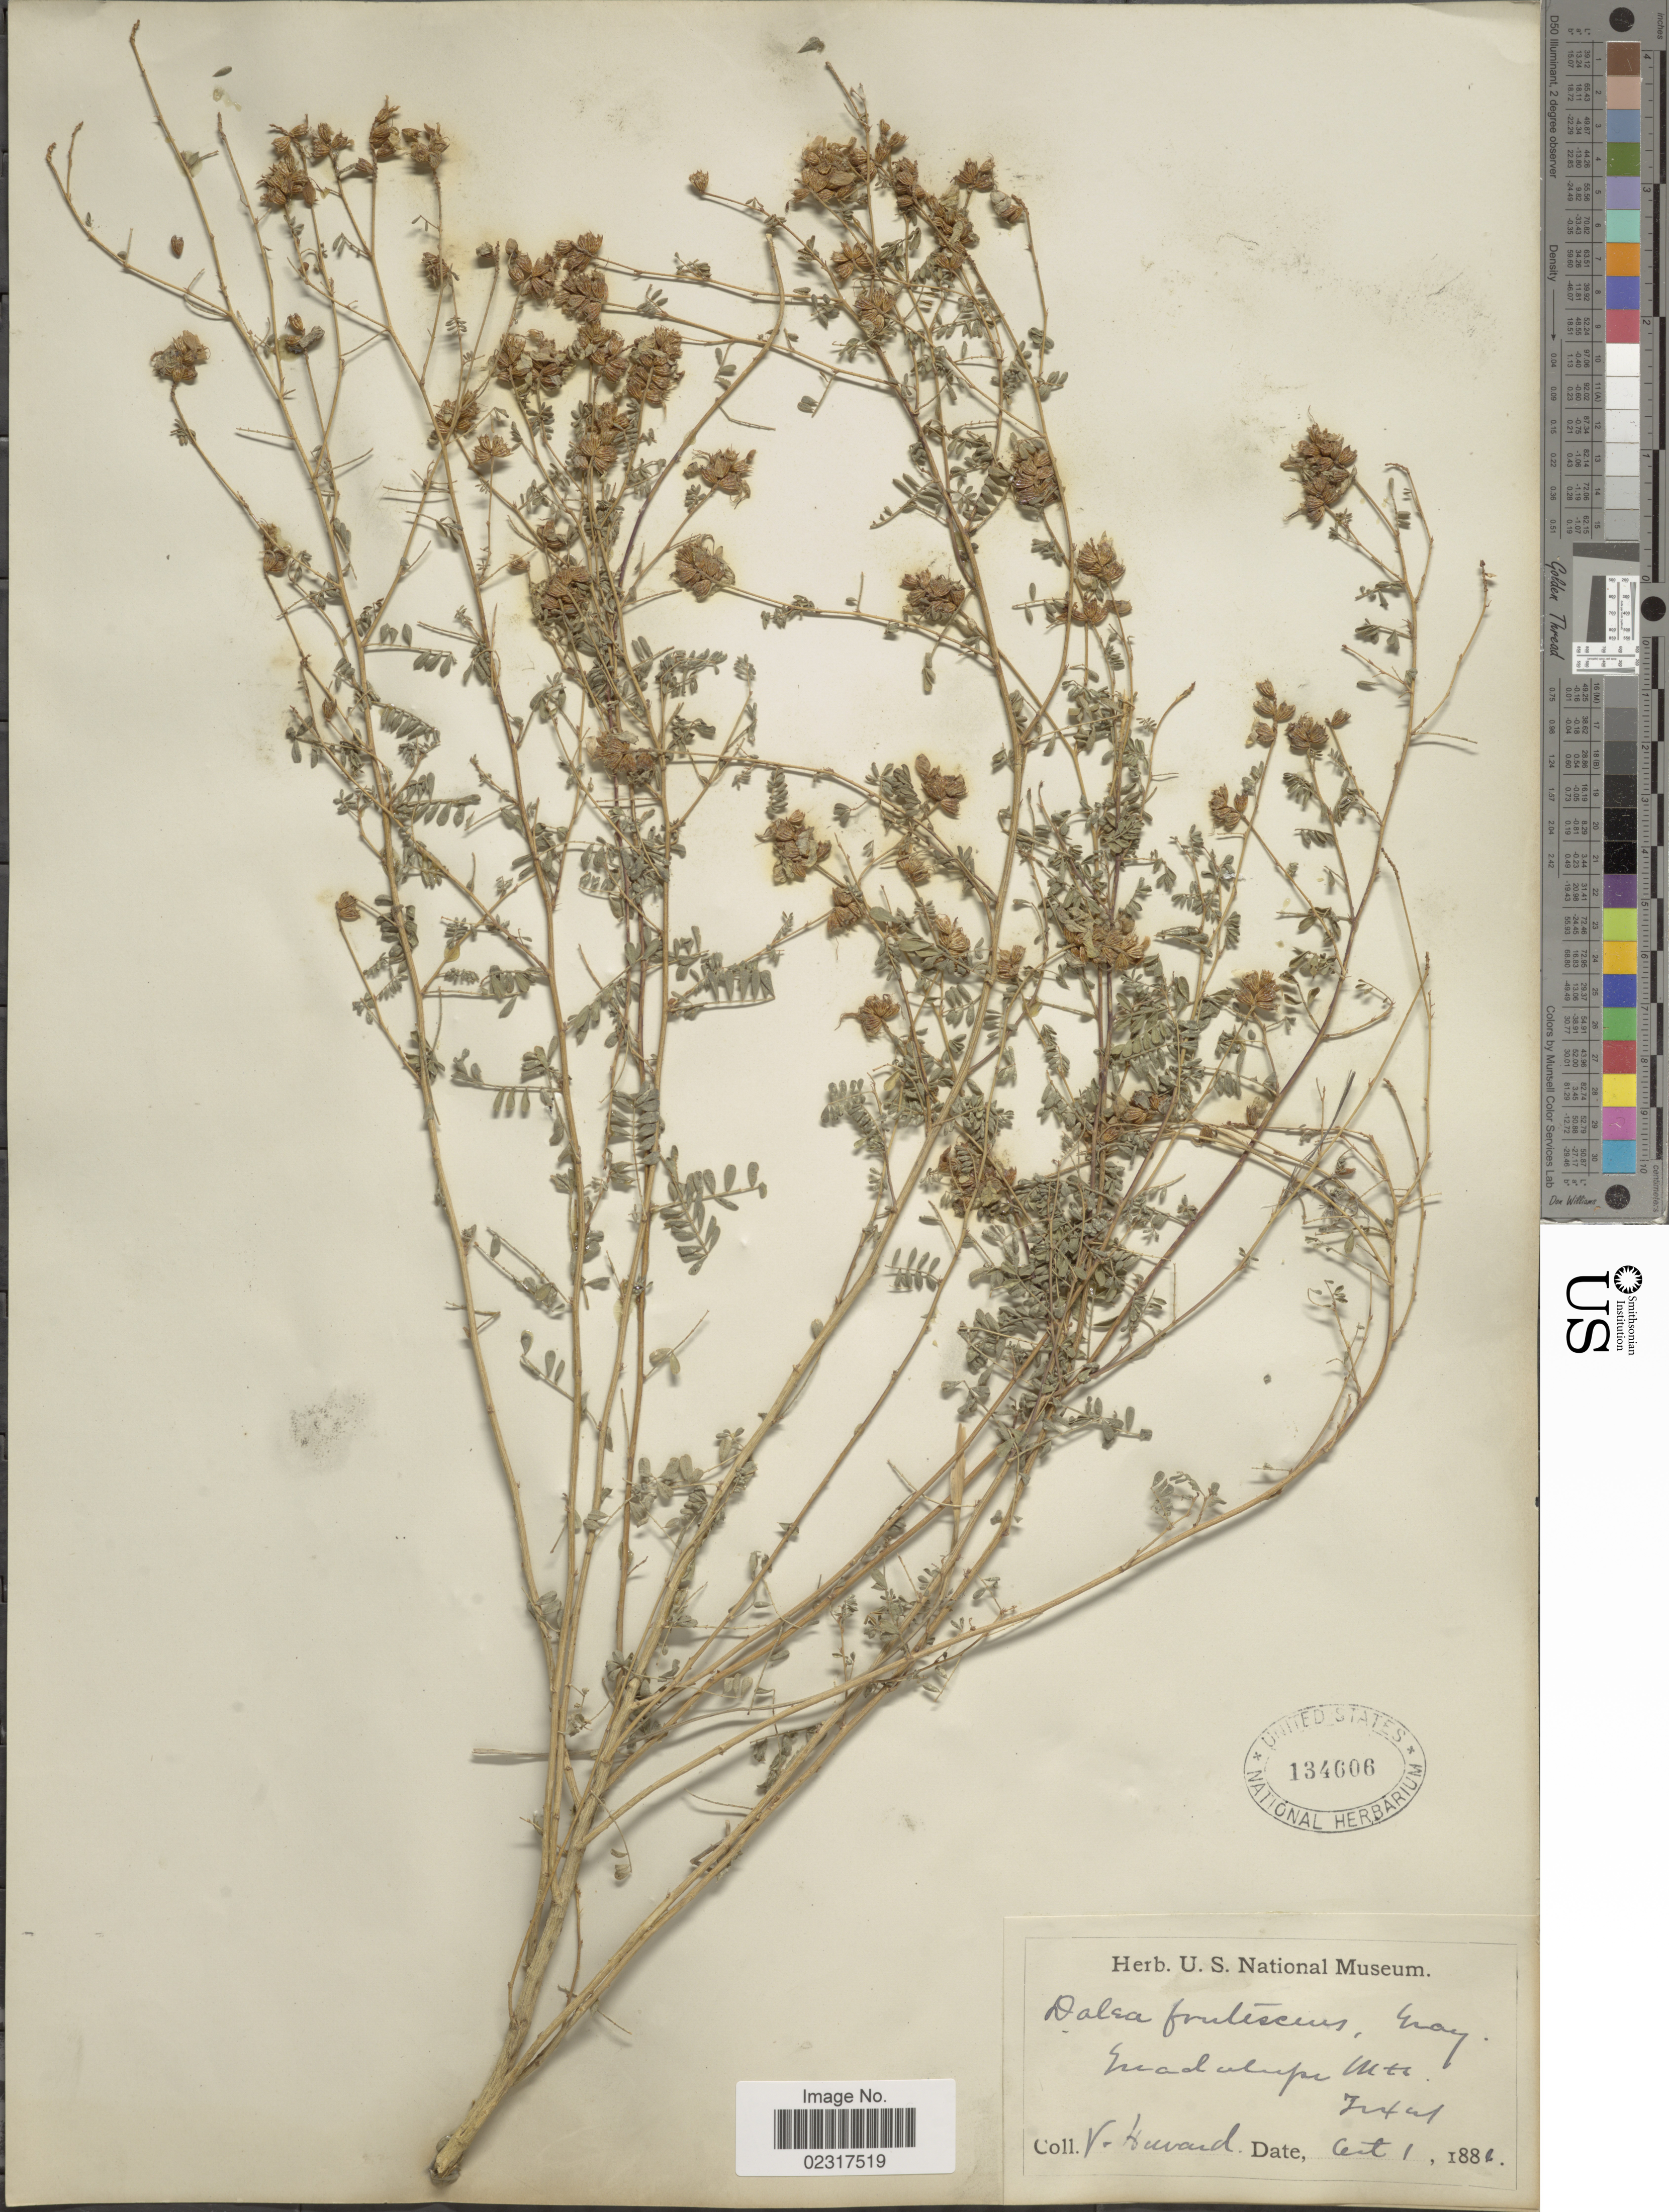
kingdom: Plantae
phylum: Tracheophyta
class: Magnoliopsida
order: Fabales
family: Fabaceae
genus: Dalea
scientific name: Dalea frutescens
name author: A. Gray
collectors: V. Havard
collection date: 1886-10-01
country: United States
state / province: Texas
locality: Guadalupe Mts.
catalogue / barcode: US 134606